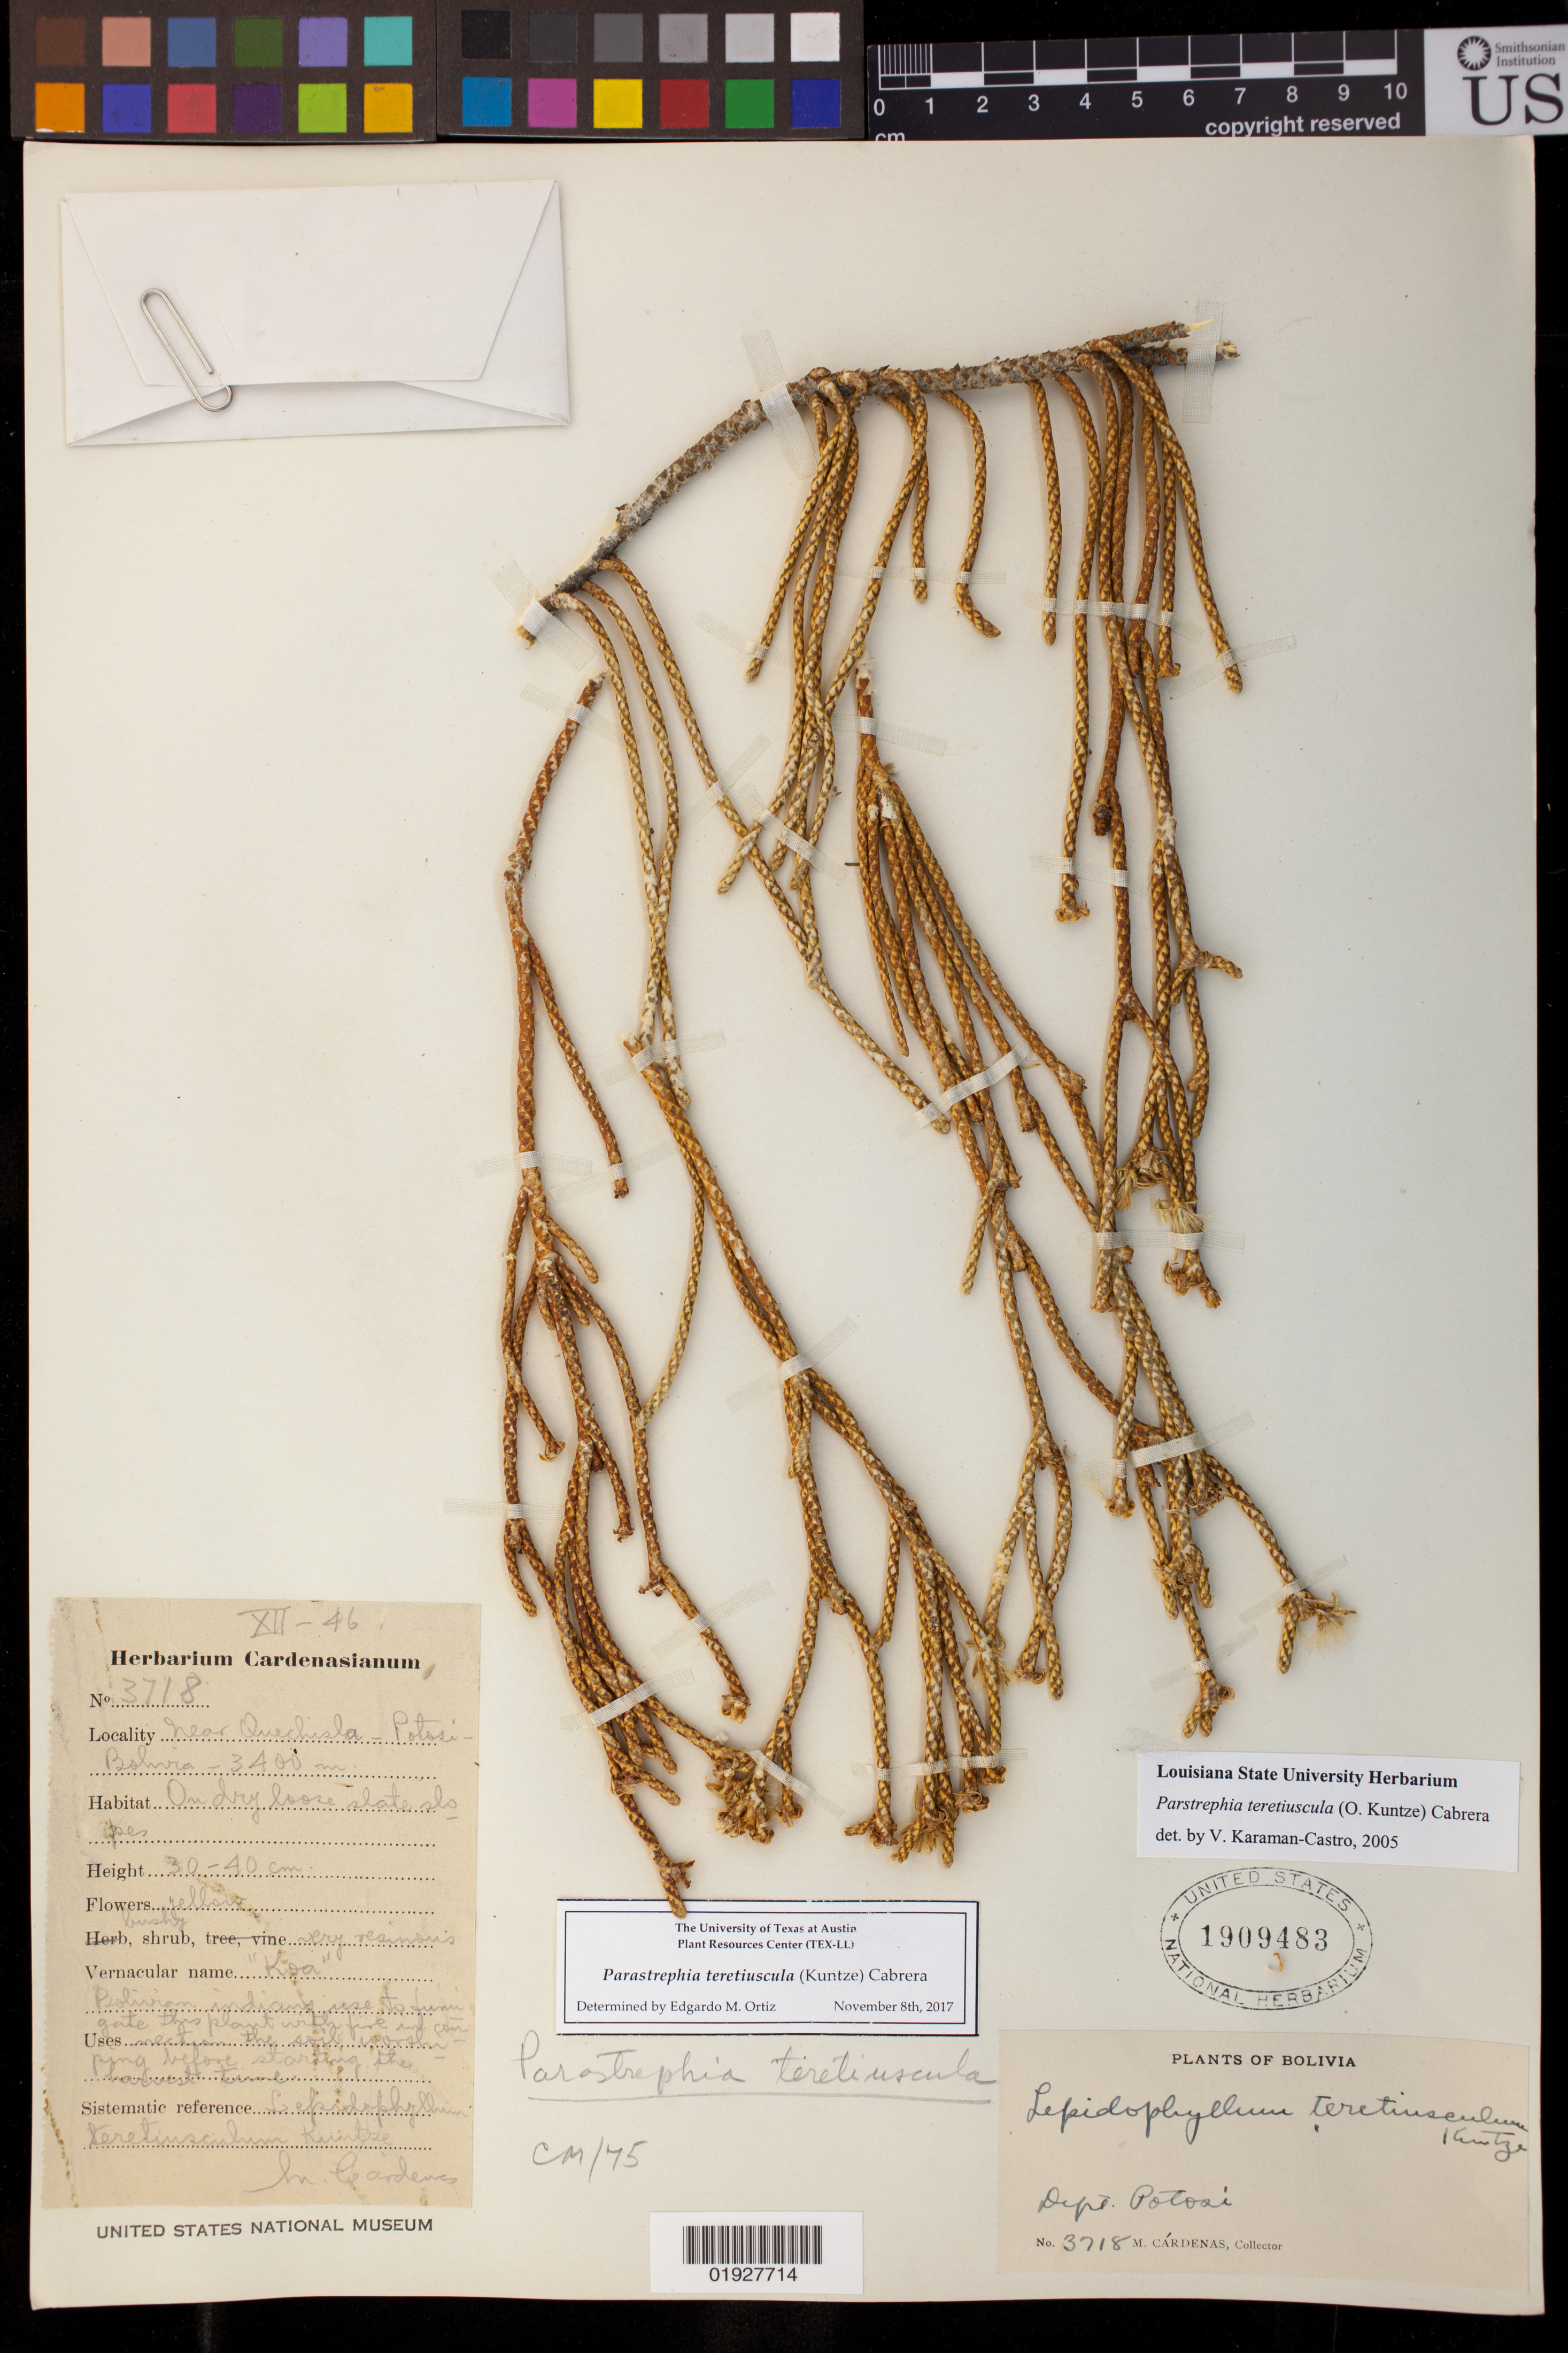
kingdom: Plantae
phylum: Tracheophyta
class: Magnoliopsida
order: Asterales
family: Asteraceae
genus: Parastrephia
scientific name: Parastrephia teretiuscula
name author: (Kuntze) Cabrera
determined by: Ortiz, E. M.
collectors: M. Cárdenas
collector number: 3718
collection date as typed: Dec 1946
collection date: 1946-12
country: Bolivia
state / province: Potosí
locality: Quechisla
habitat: on dry loos slate slopes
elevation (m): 3400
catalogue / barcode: US 1909483